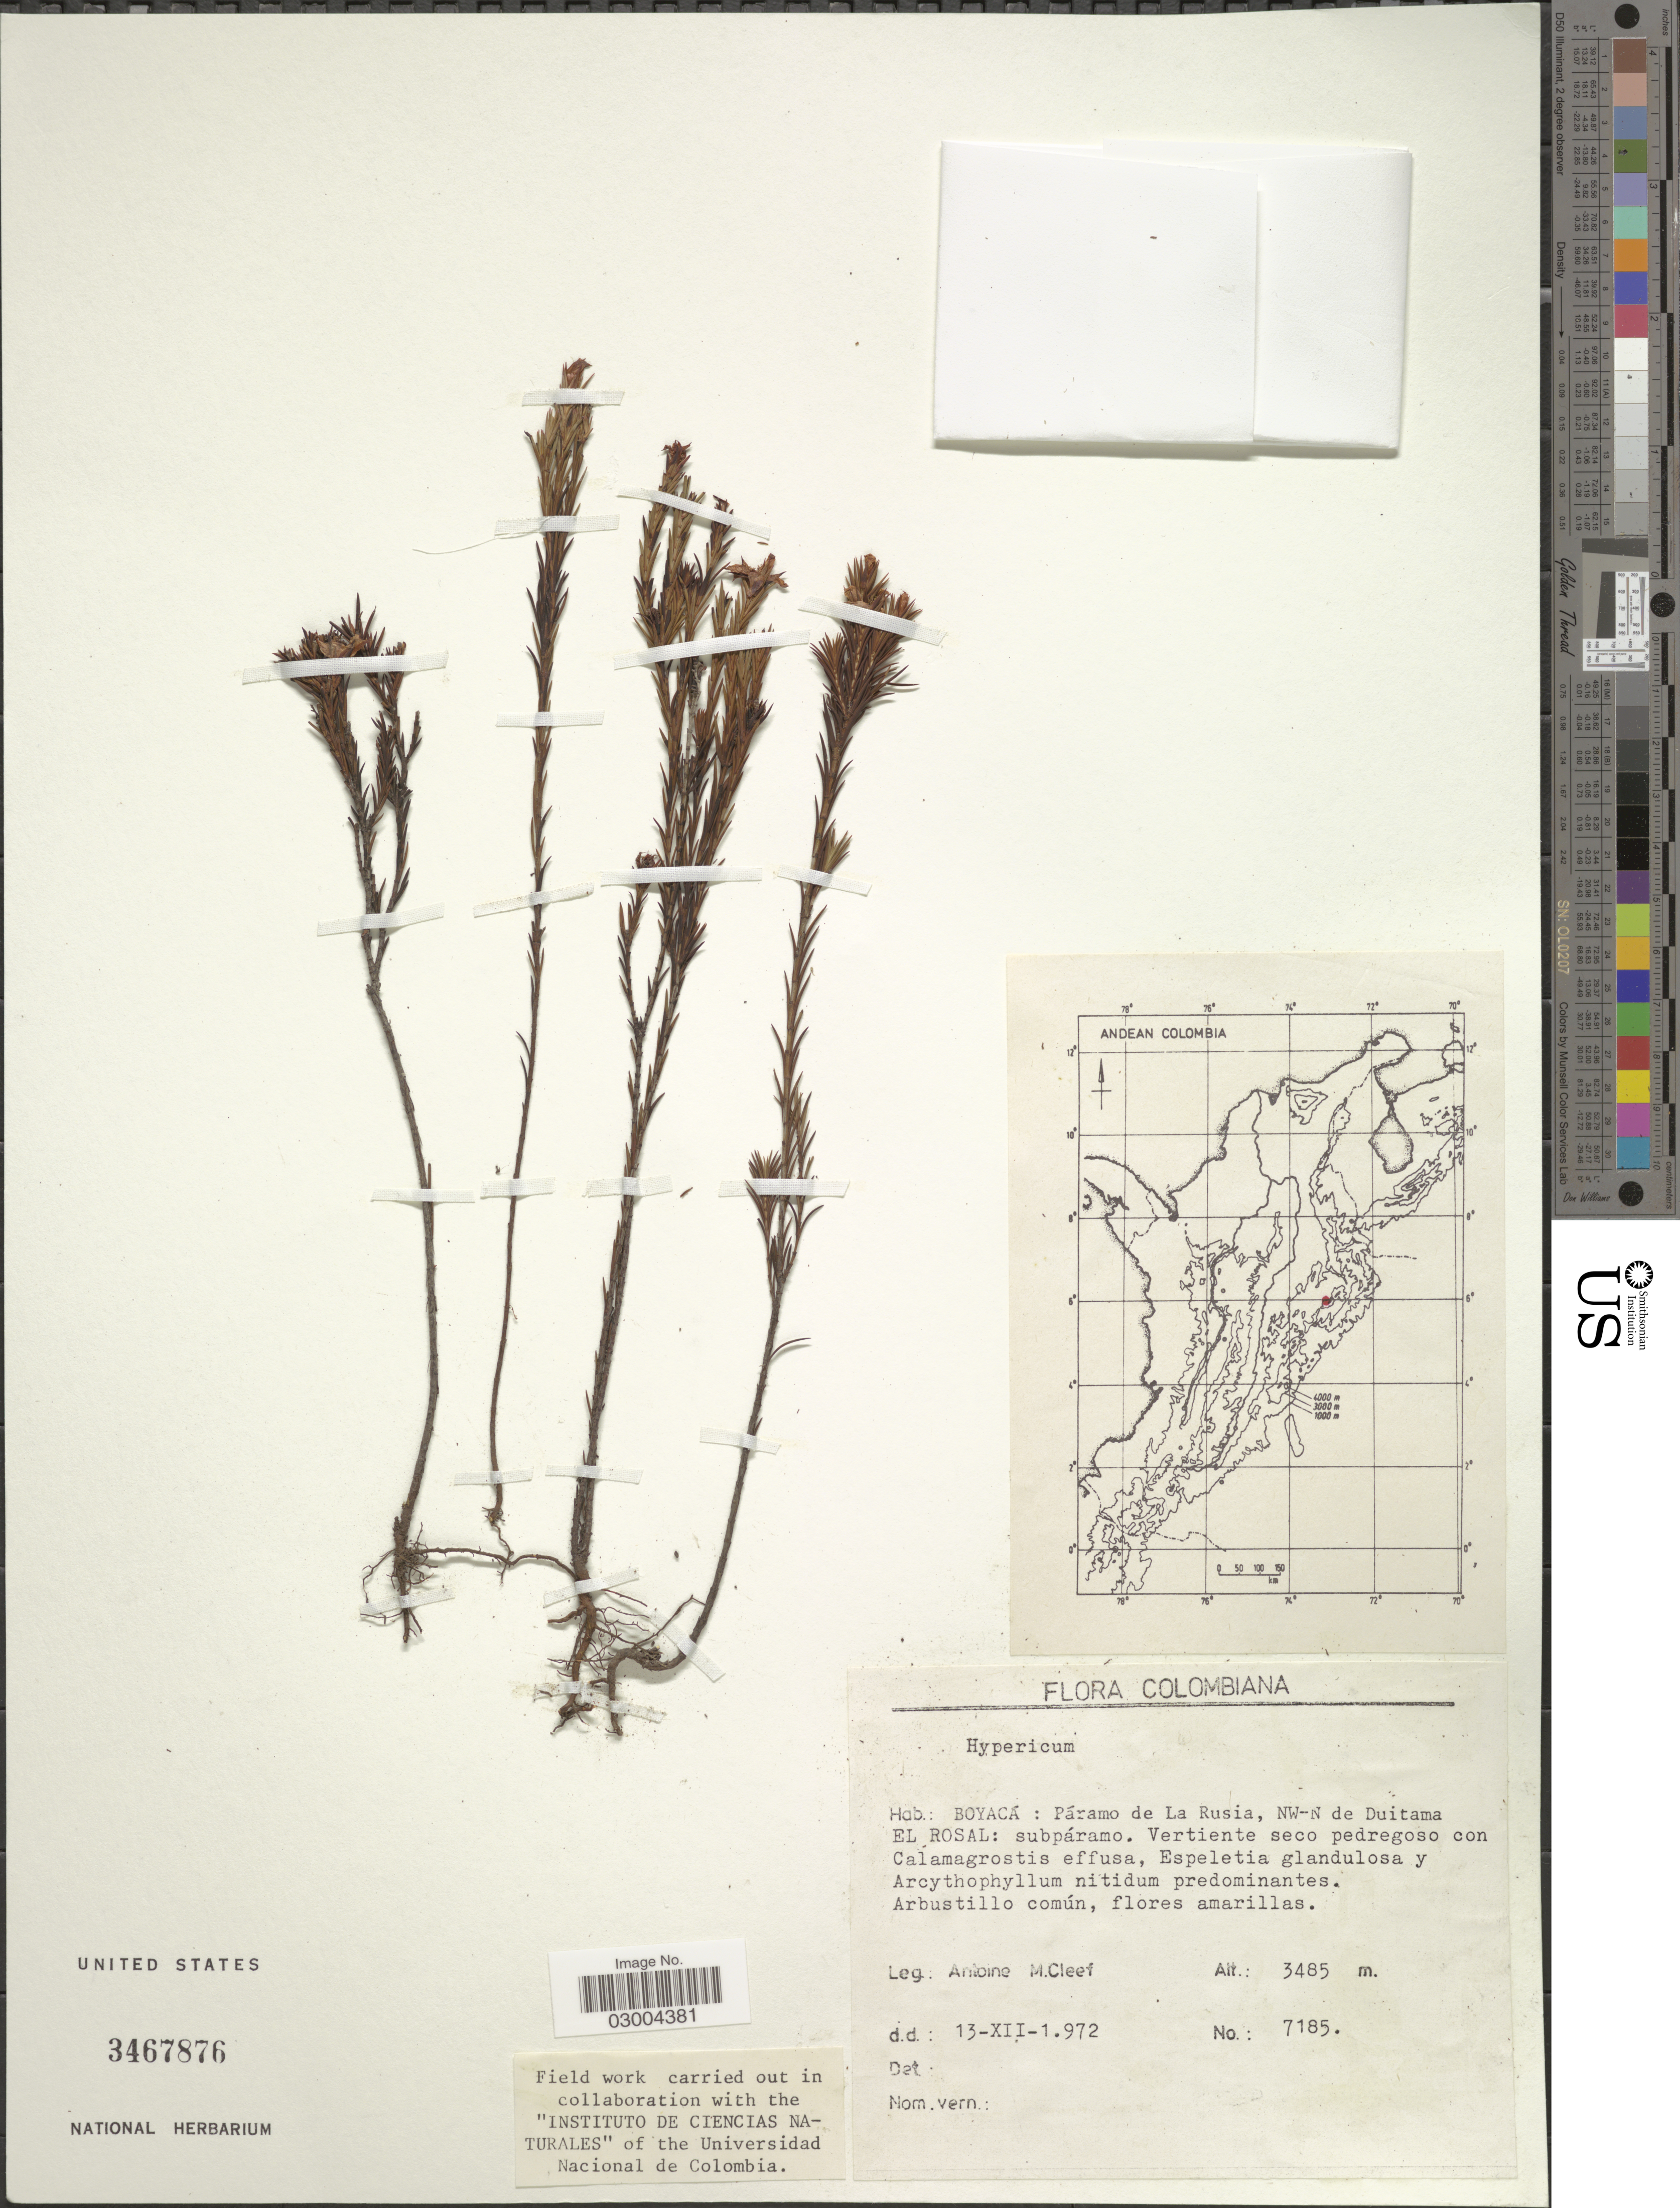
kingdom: Plantae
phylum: Tracheophyta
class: Magnoliopsida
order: Malpighiales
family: Hypericaceae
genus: Hypericum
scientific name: Hypericum sp.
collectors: A. M. Cleef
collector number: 7185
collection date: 1972-12-13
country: Colombia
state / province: Boyacá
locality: Páramo de La Rusia, NW-N de Duitama El Rosal: subpáramo.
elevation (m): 3485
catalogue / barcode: US 3467876